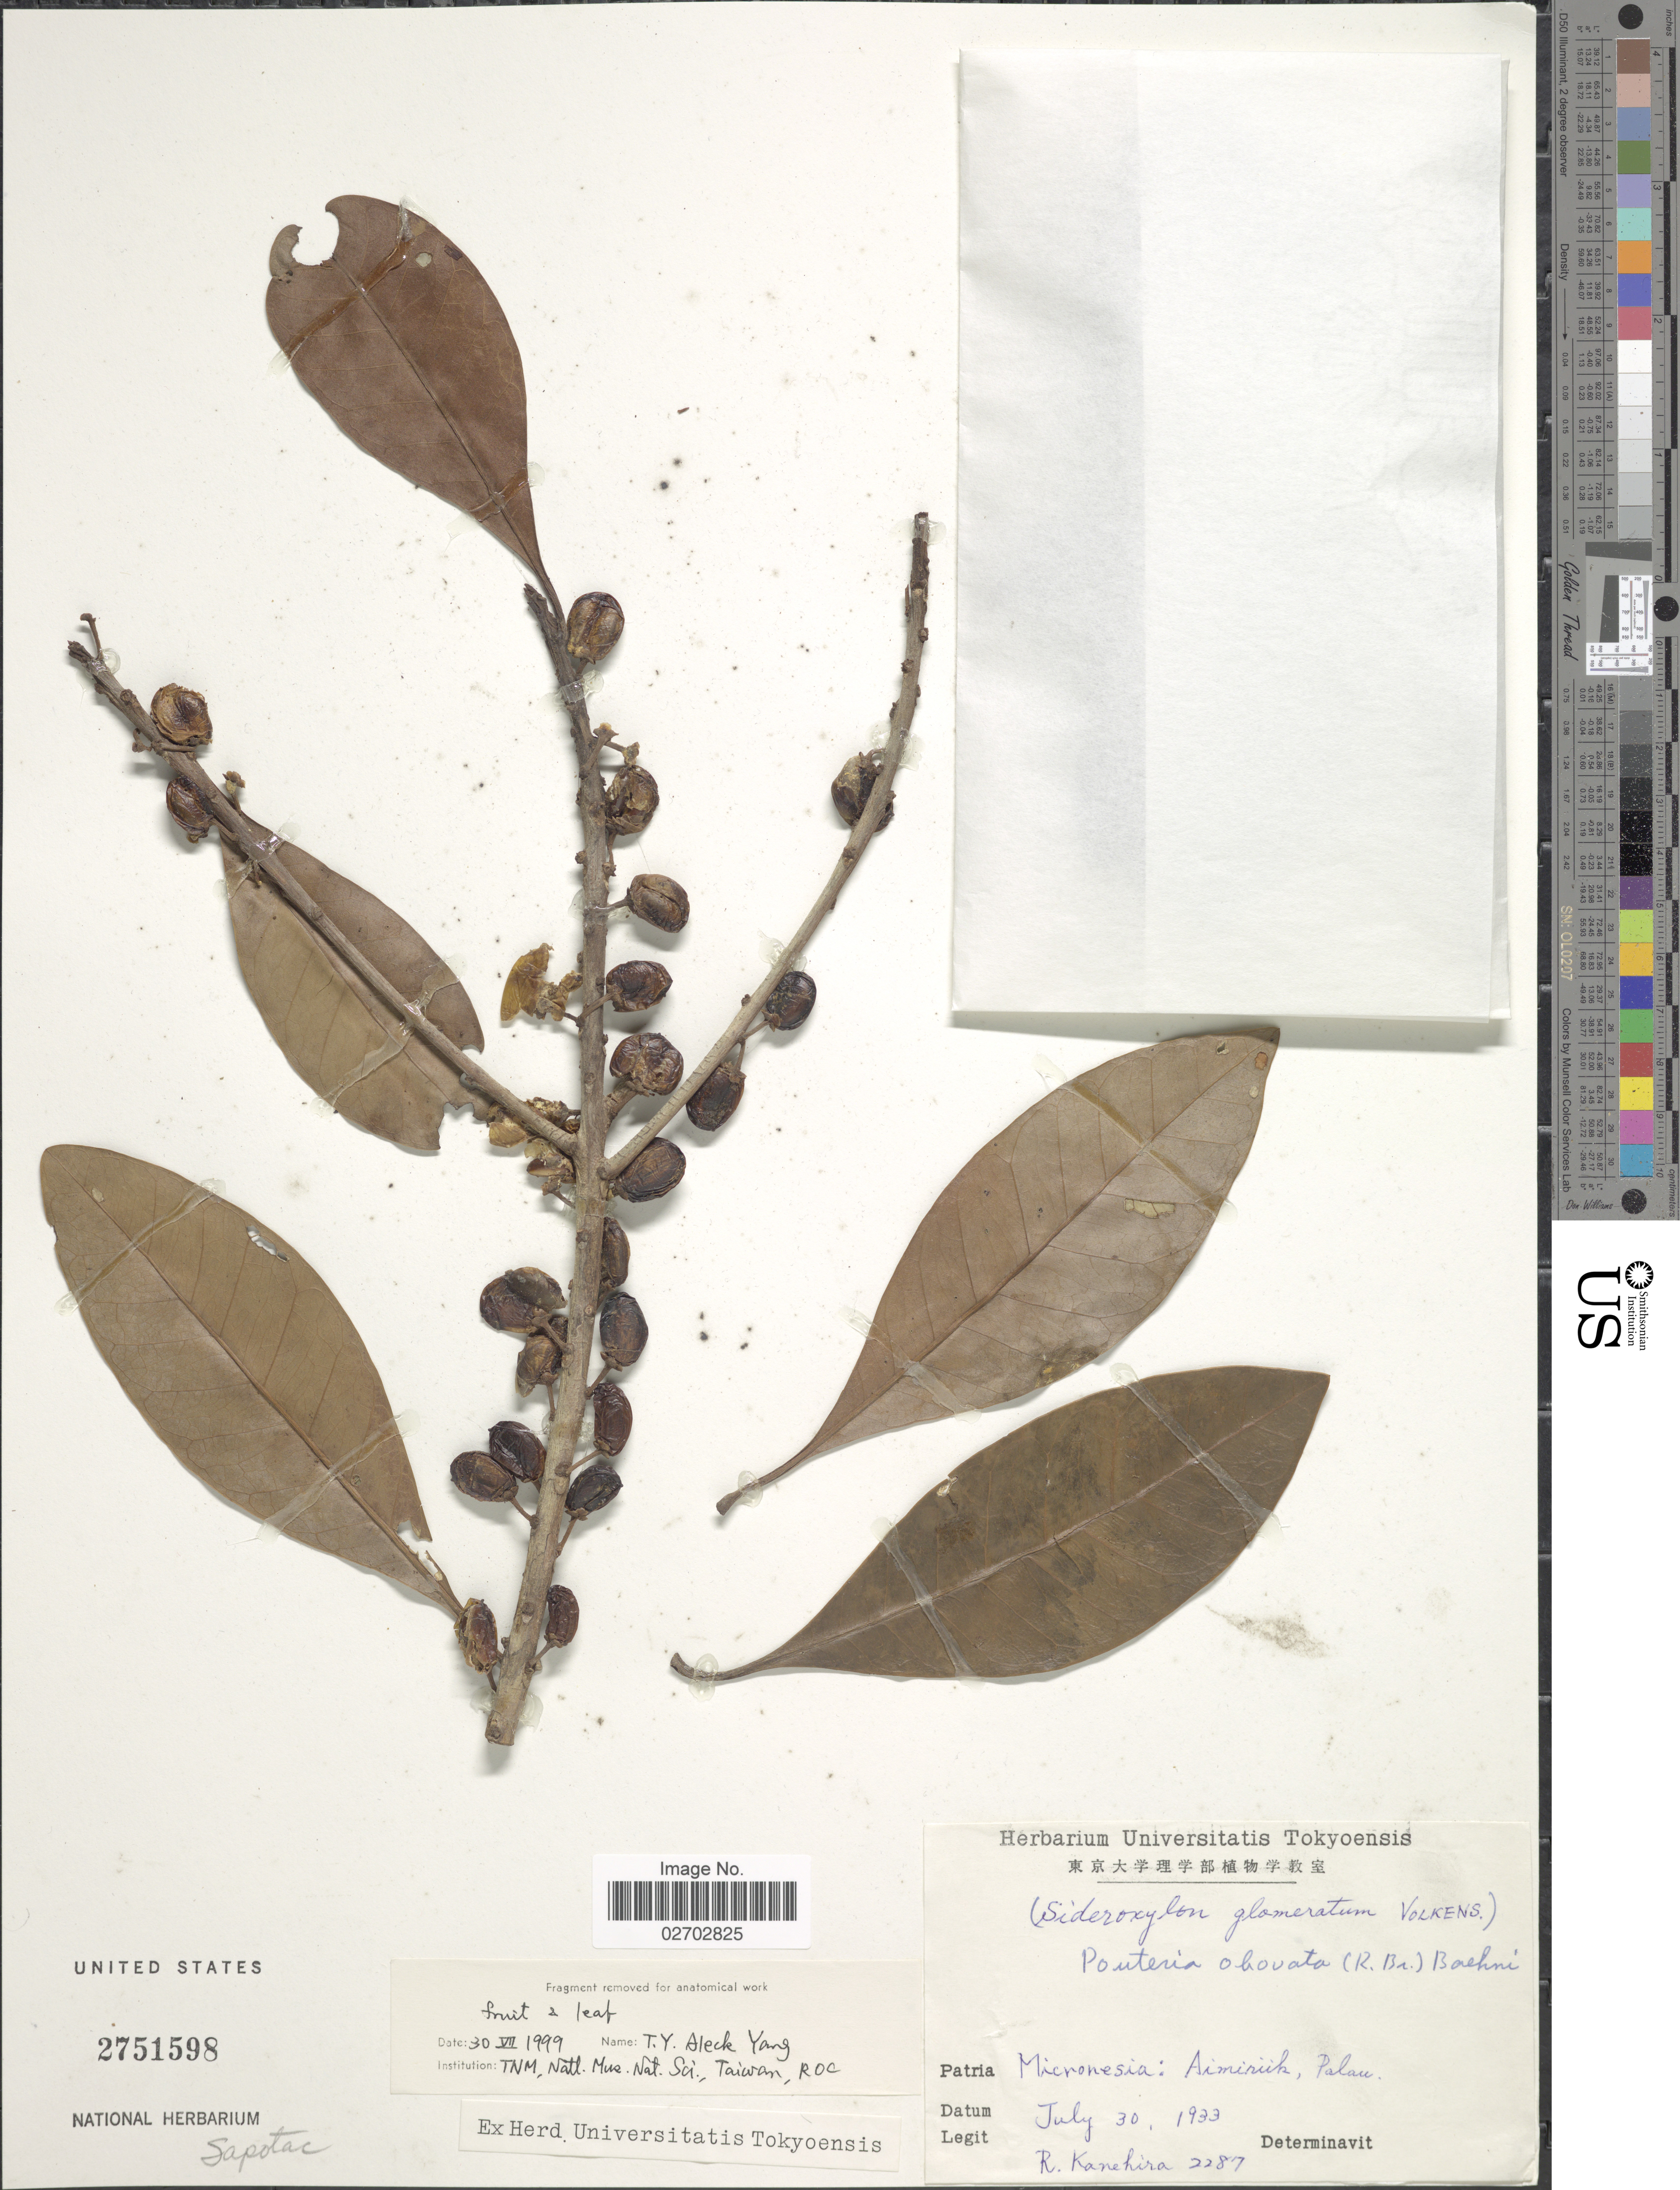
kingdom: Plantae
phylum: Tracheophyta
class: Magnoliopsida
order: Ericales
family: Sapotaceae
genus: Pouteria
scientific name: Pouteria obovata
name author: (R. Br.) Baehni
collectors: R. Kanehira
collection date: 1933-07-30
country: Palau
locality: Micronesia: Aimiruk, Palau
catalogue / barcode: US 2751598